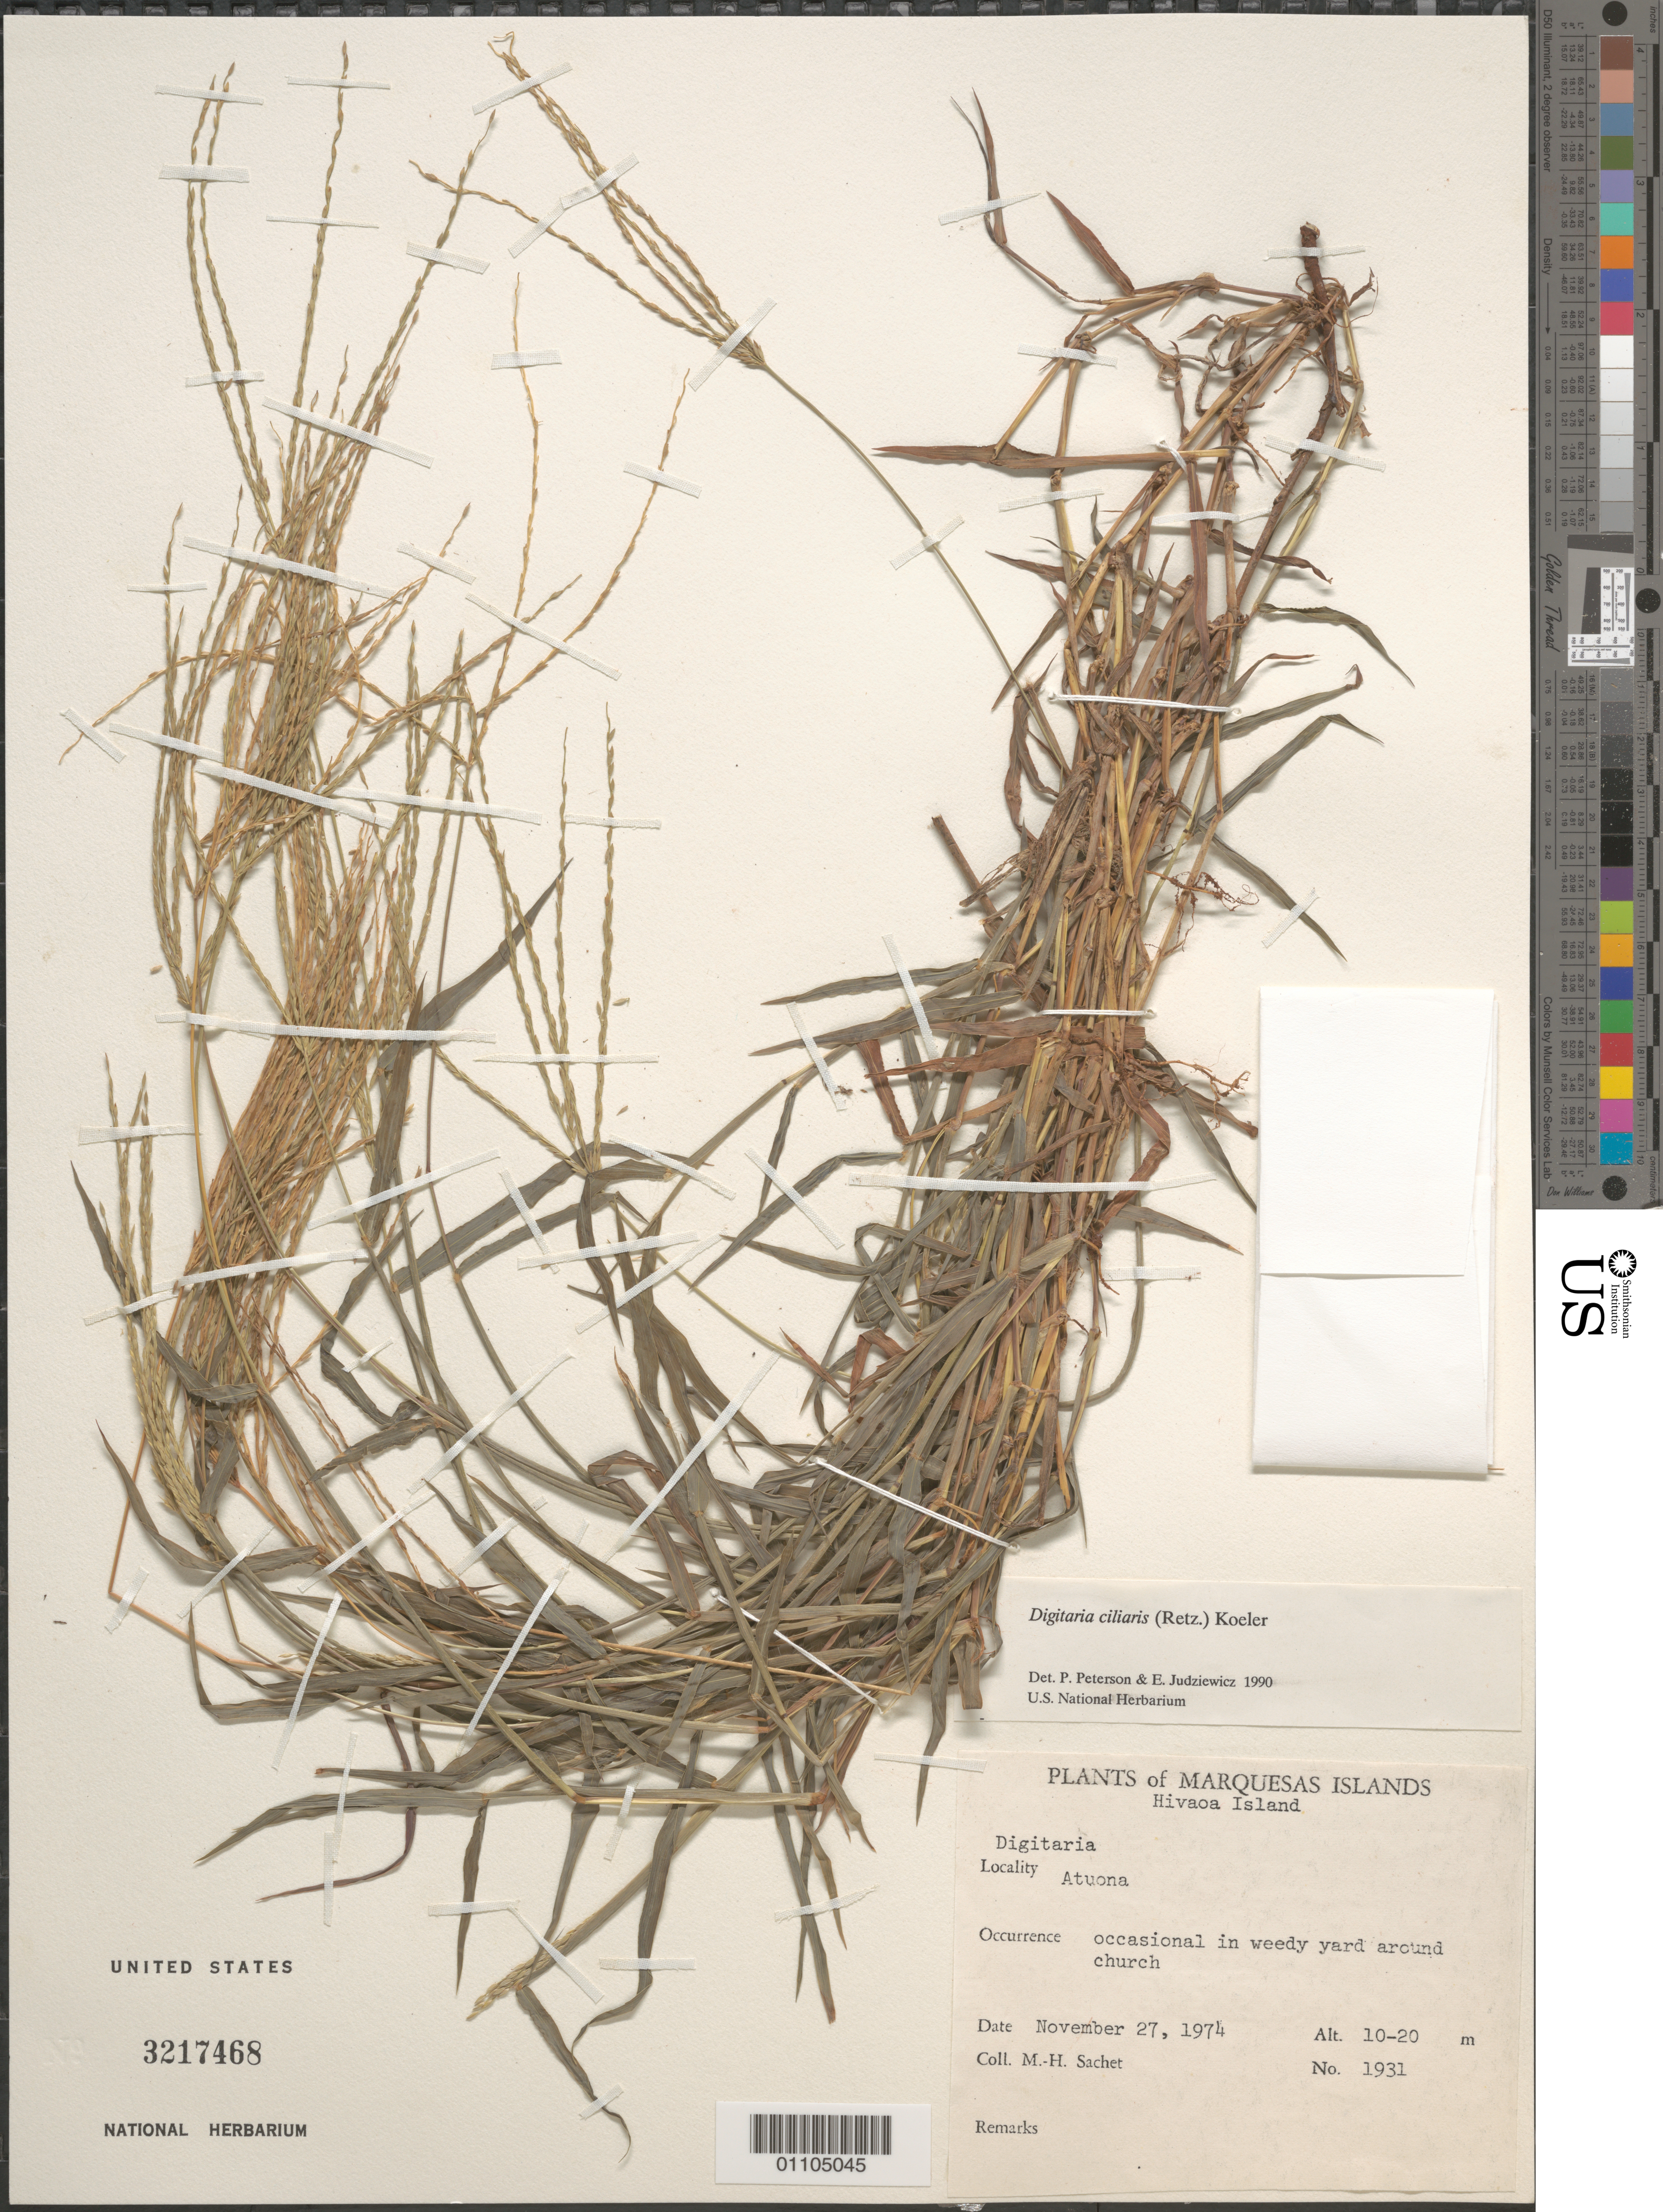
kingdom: Plantae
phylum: Tracheophyta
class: Liliopsida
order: Poales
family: Poaceae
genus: Digitaria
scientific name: Digitaria ciliaris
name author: (Retz.) Koeler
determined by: Peterson, P. M.; Judziewicz, E. J.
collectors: M.-H. Sachet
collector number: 1931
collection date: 1974-11-27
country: French Polynesia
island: Hiva Oa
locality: Atuona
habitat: occasional in weedy church yard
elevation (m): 10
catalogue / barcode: US 3217468